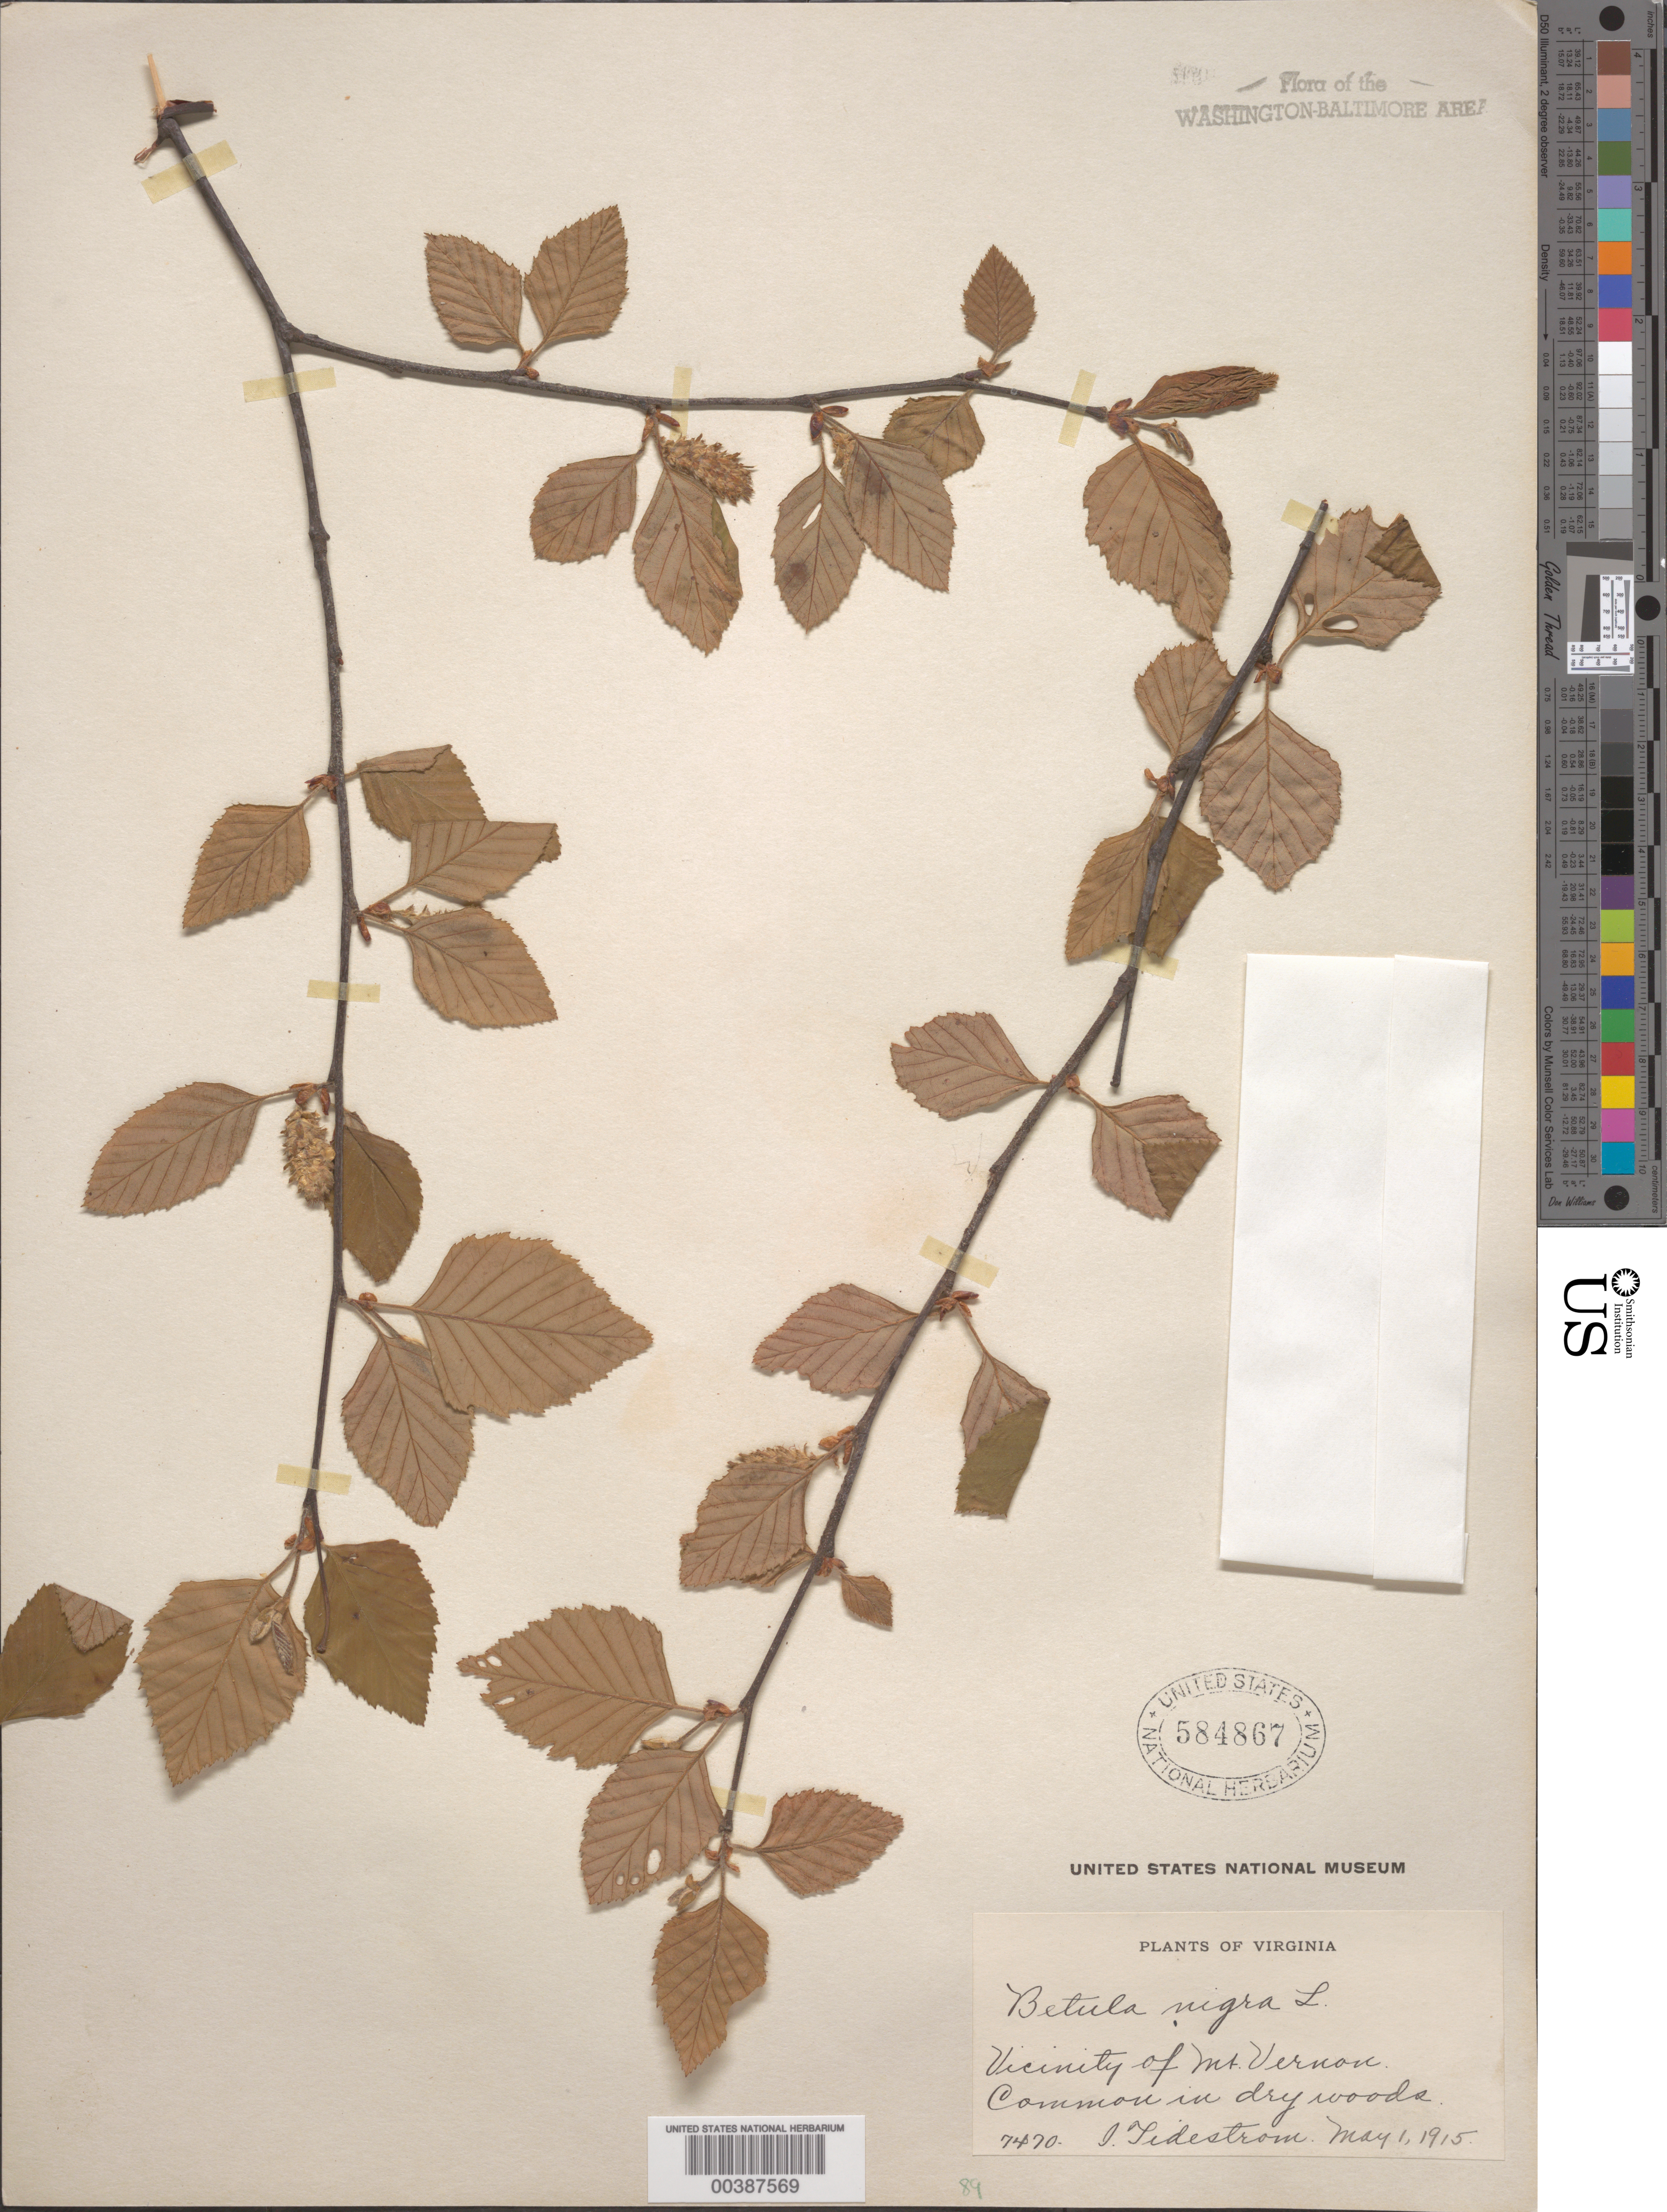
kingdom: Plantae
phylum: Tracheophyta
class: Magnoliopsida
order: Fagales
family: Betulaceae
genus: Betula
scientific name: Betula nigra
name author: L.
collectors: I. F. Tidestrom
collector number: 7470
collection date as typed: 01 May 1915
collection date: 1915-05-01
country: United States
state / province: Virginia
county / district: Fairfax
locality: Mount Vernon vicinity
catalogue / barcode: US 584867